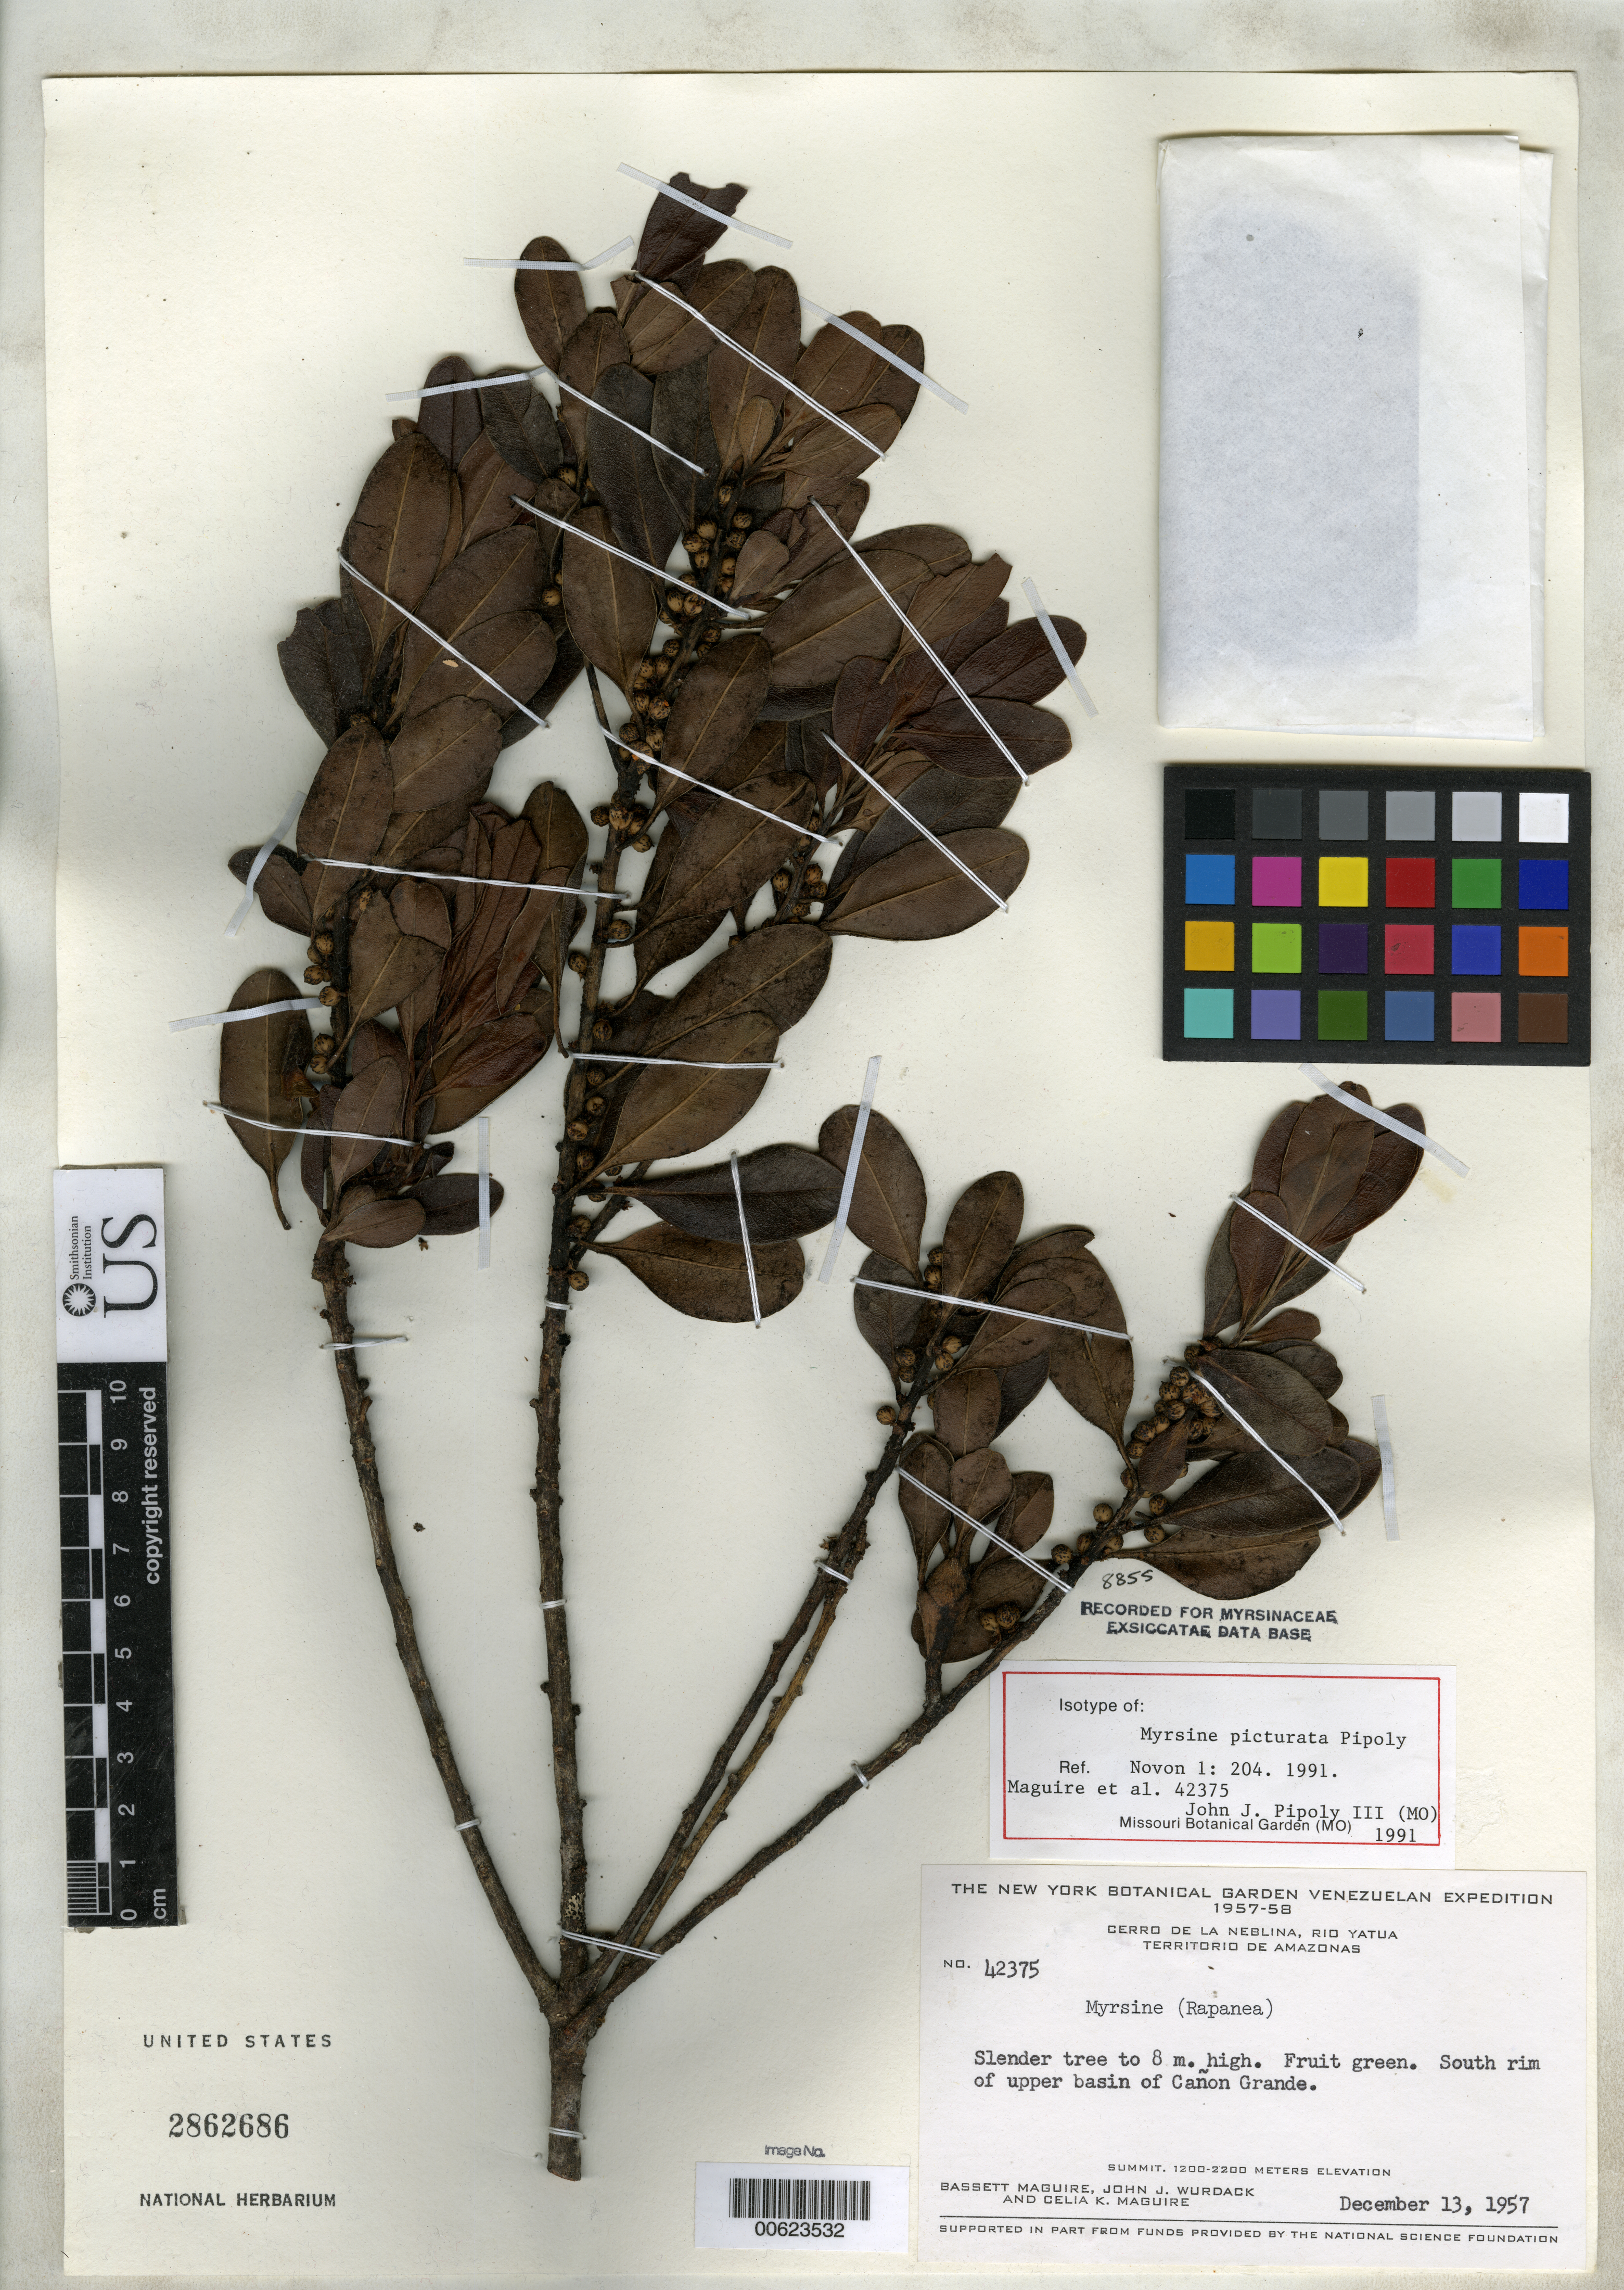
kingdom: Plantae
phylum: Tracheophyta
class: Magnoliopsida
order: Ericales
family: Primulaceae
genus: Myrsine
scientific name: Myrsine picturata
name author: Pipoly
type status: Isotype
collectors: B. Maguire, J. J. Wurdack & C. K. Maguire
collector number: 42375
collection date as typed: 13 Dec 1957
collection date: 1957-12-13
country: Venezuela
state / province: Amazonas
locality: Cerro de La Neblina, Rio Yatua, S rim of upper basin of Canon Grande.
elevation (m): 1200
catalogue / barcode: US 2862686